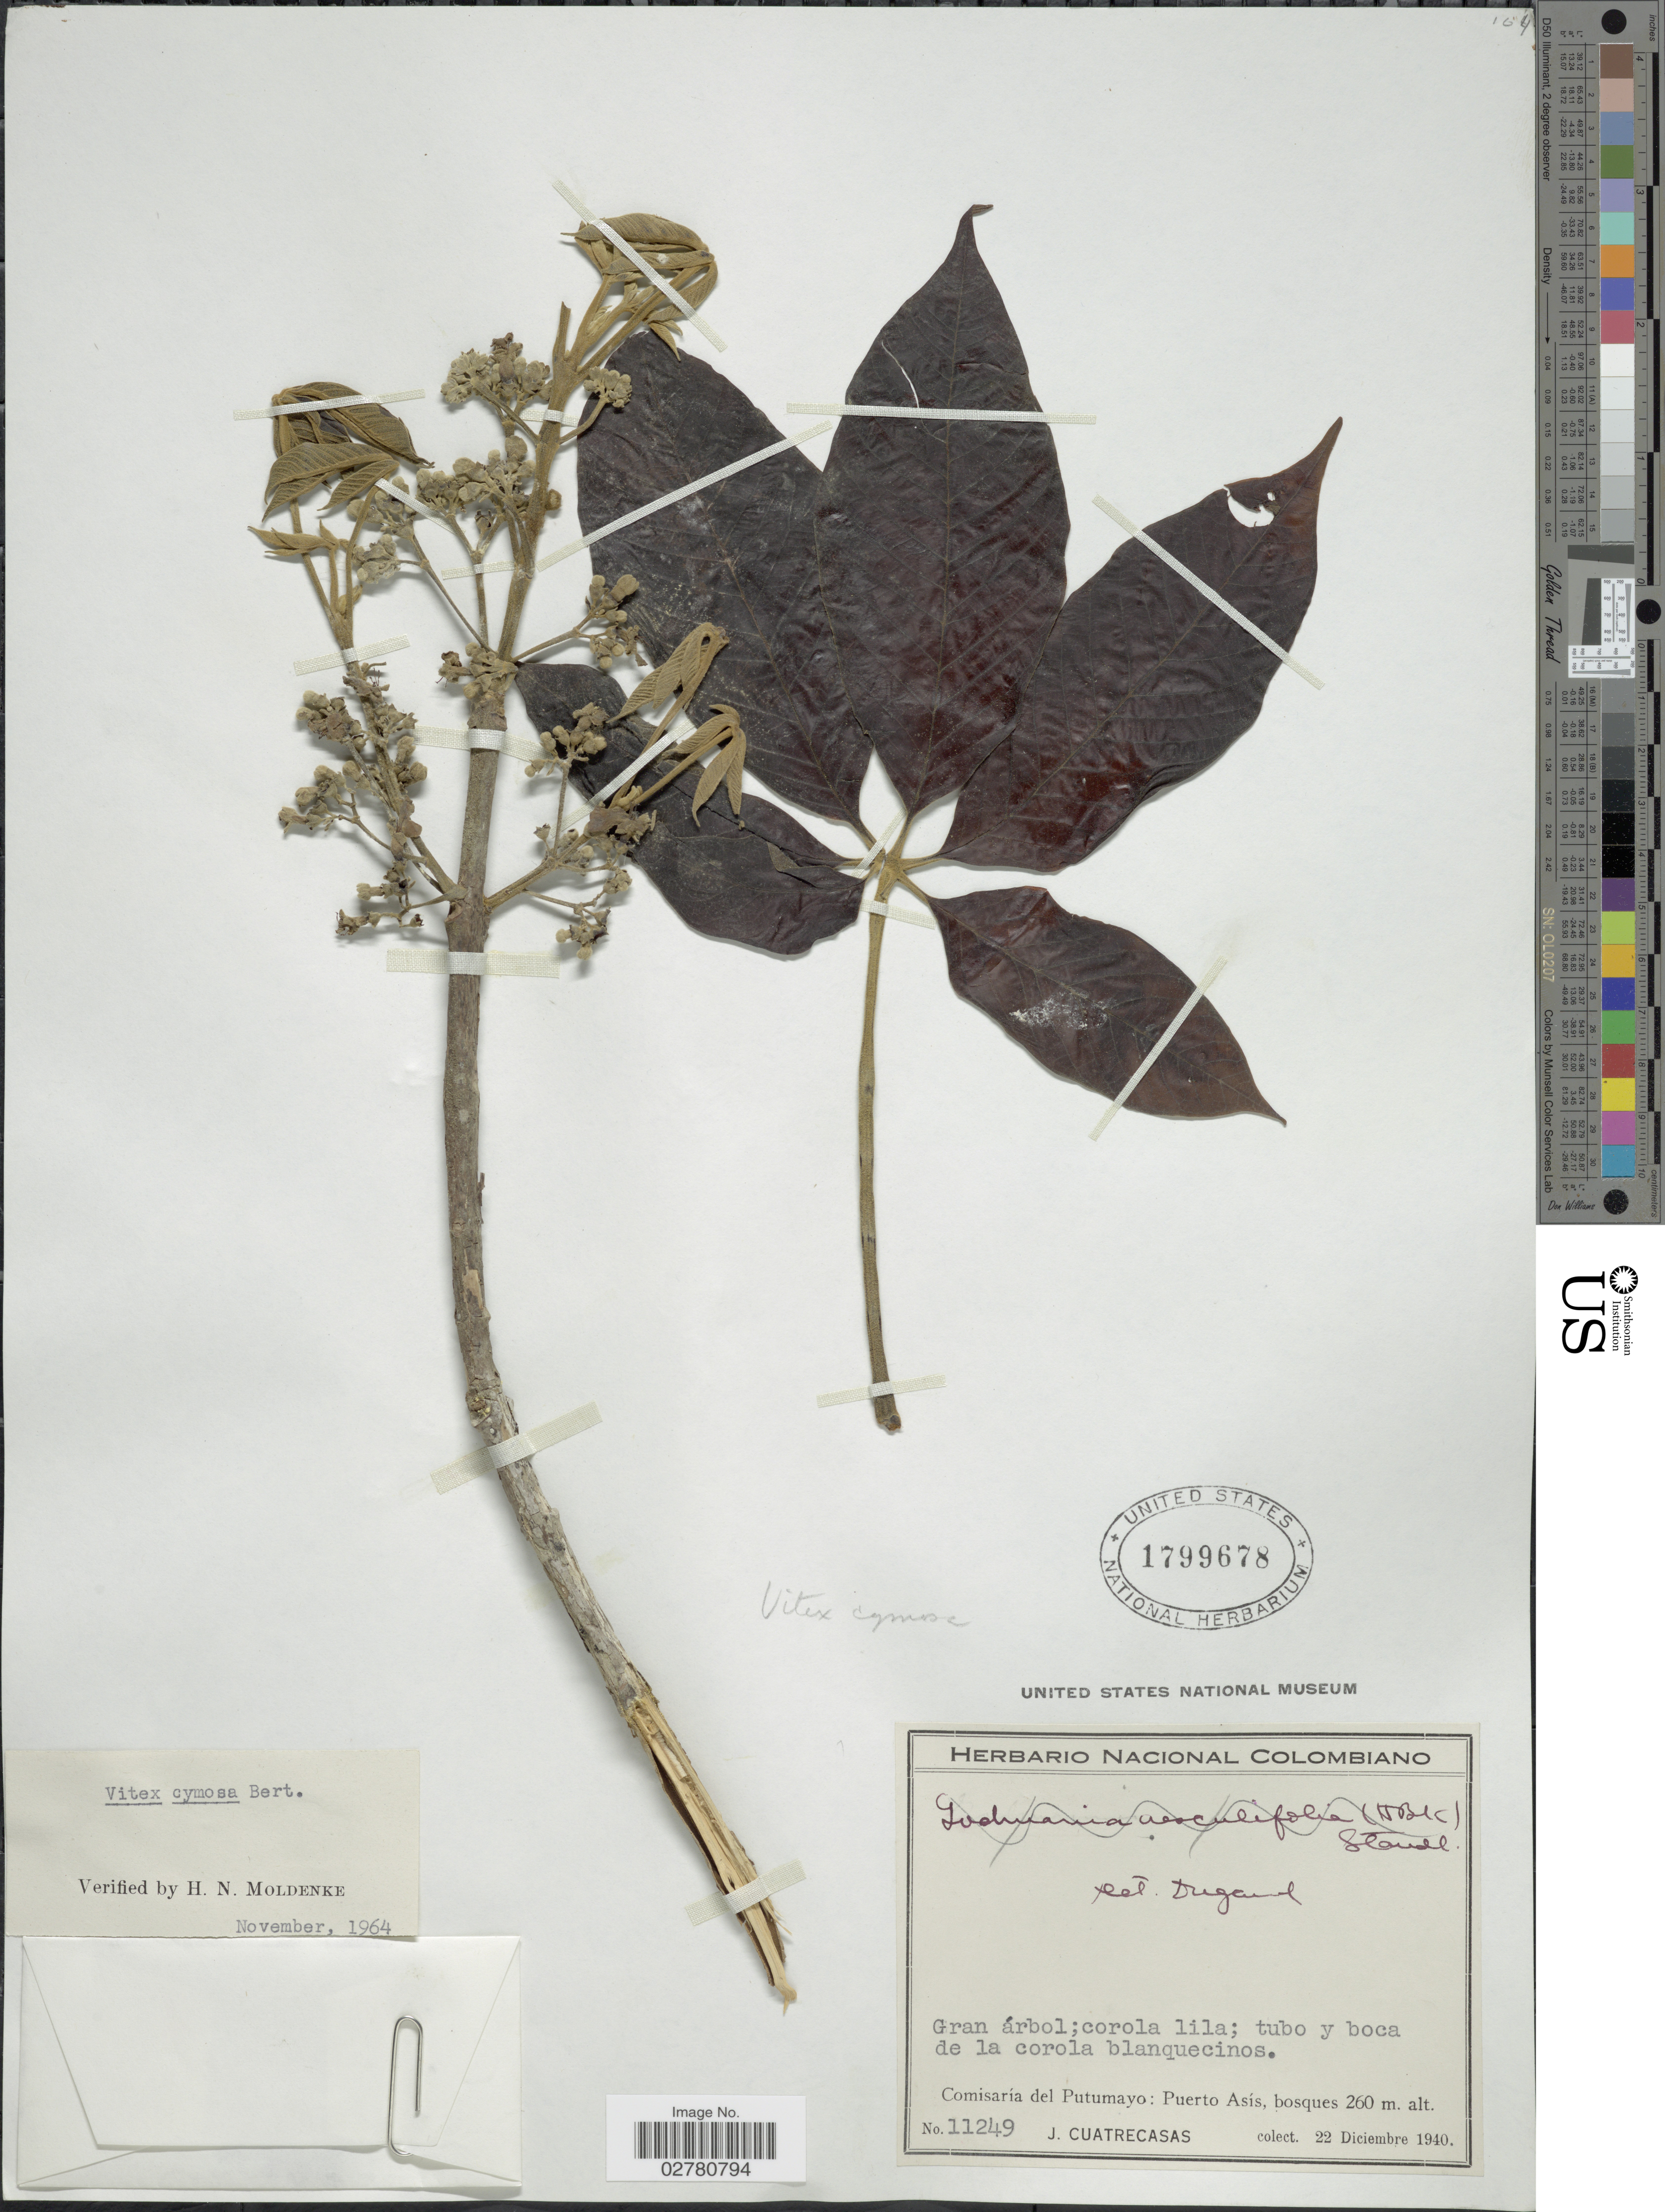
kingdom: Plantae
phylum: Tracheophyta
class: Magnoliopsida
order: Lamiales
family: Lamiaceae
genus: Vitex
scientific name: Vitex cymosa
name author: Bertero ex Spreng.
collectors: J. Cuatrecasas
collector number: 11249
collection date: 1940-12-22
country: Colombia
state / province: Putumayo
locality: Comisaría del Putumayo: Puerto Asís.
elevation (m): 260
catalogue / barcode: US 1799678